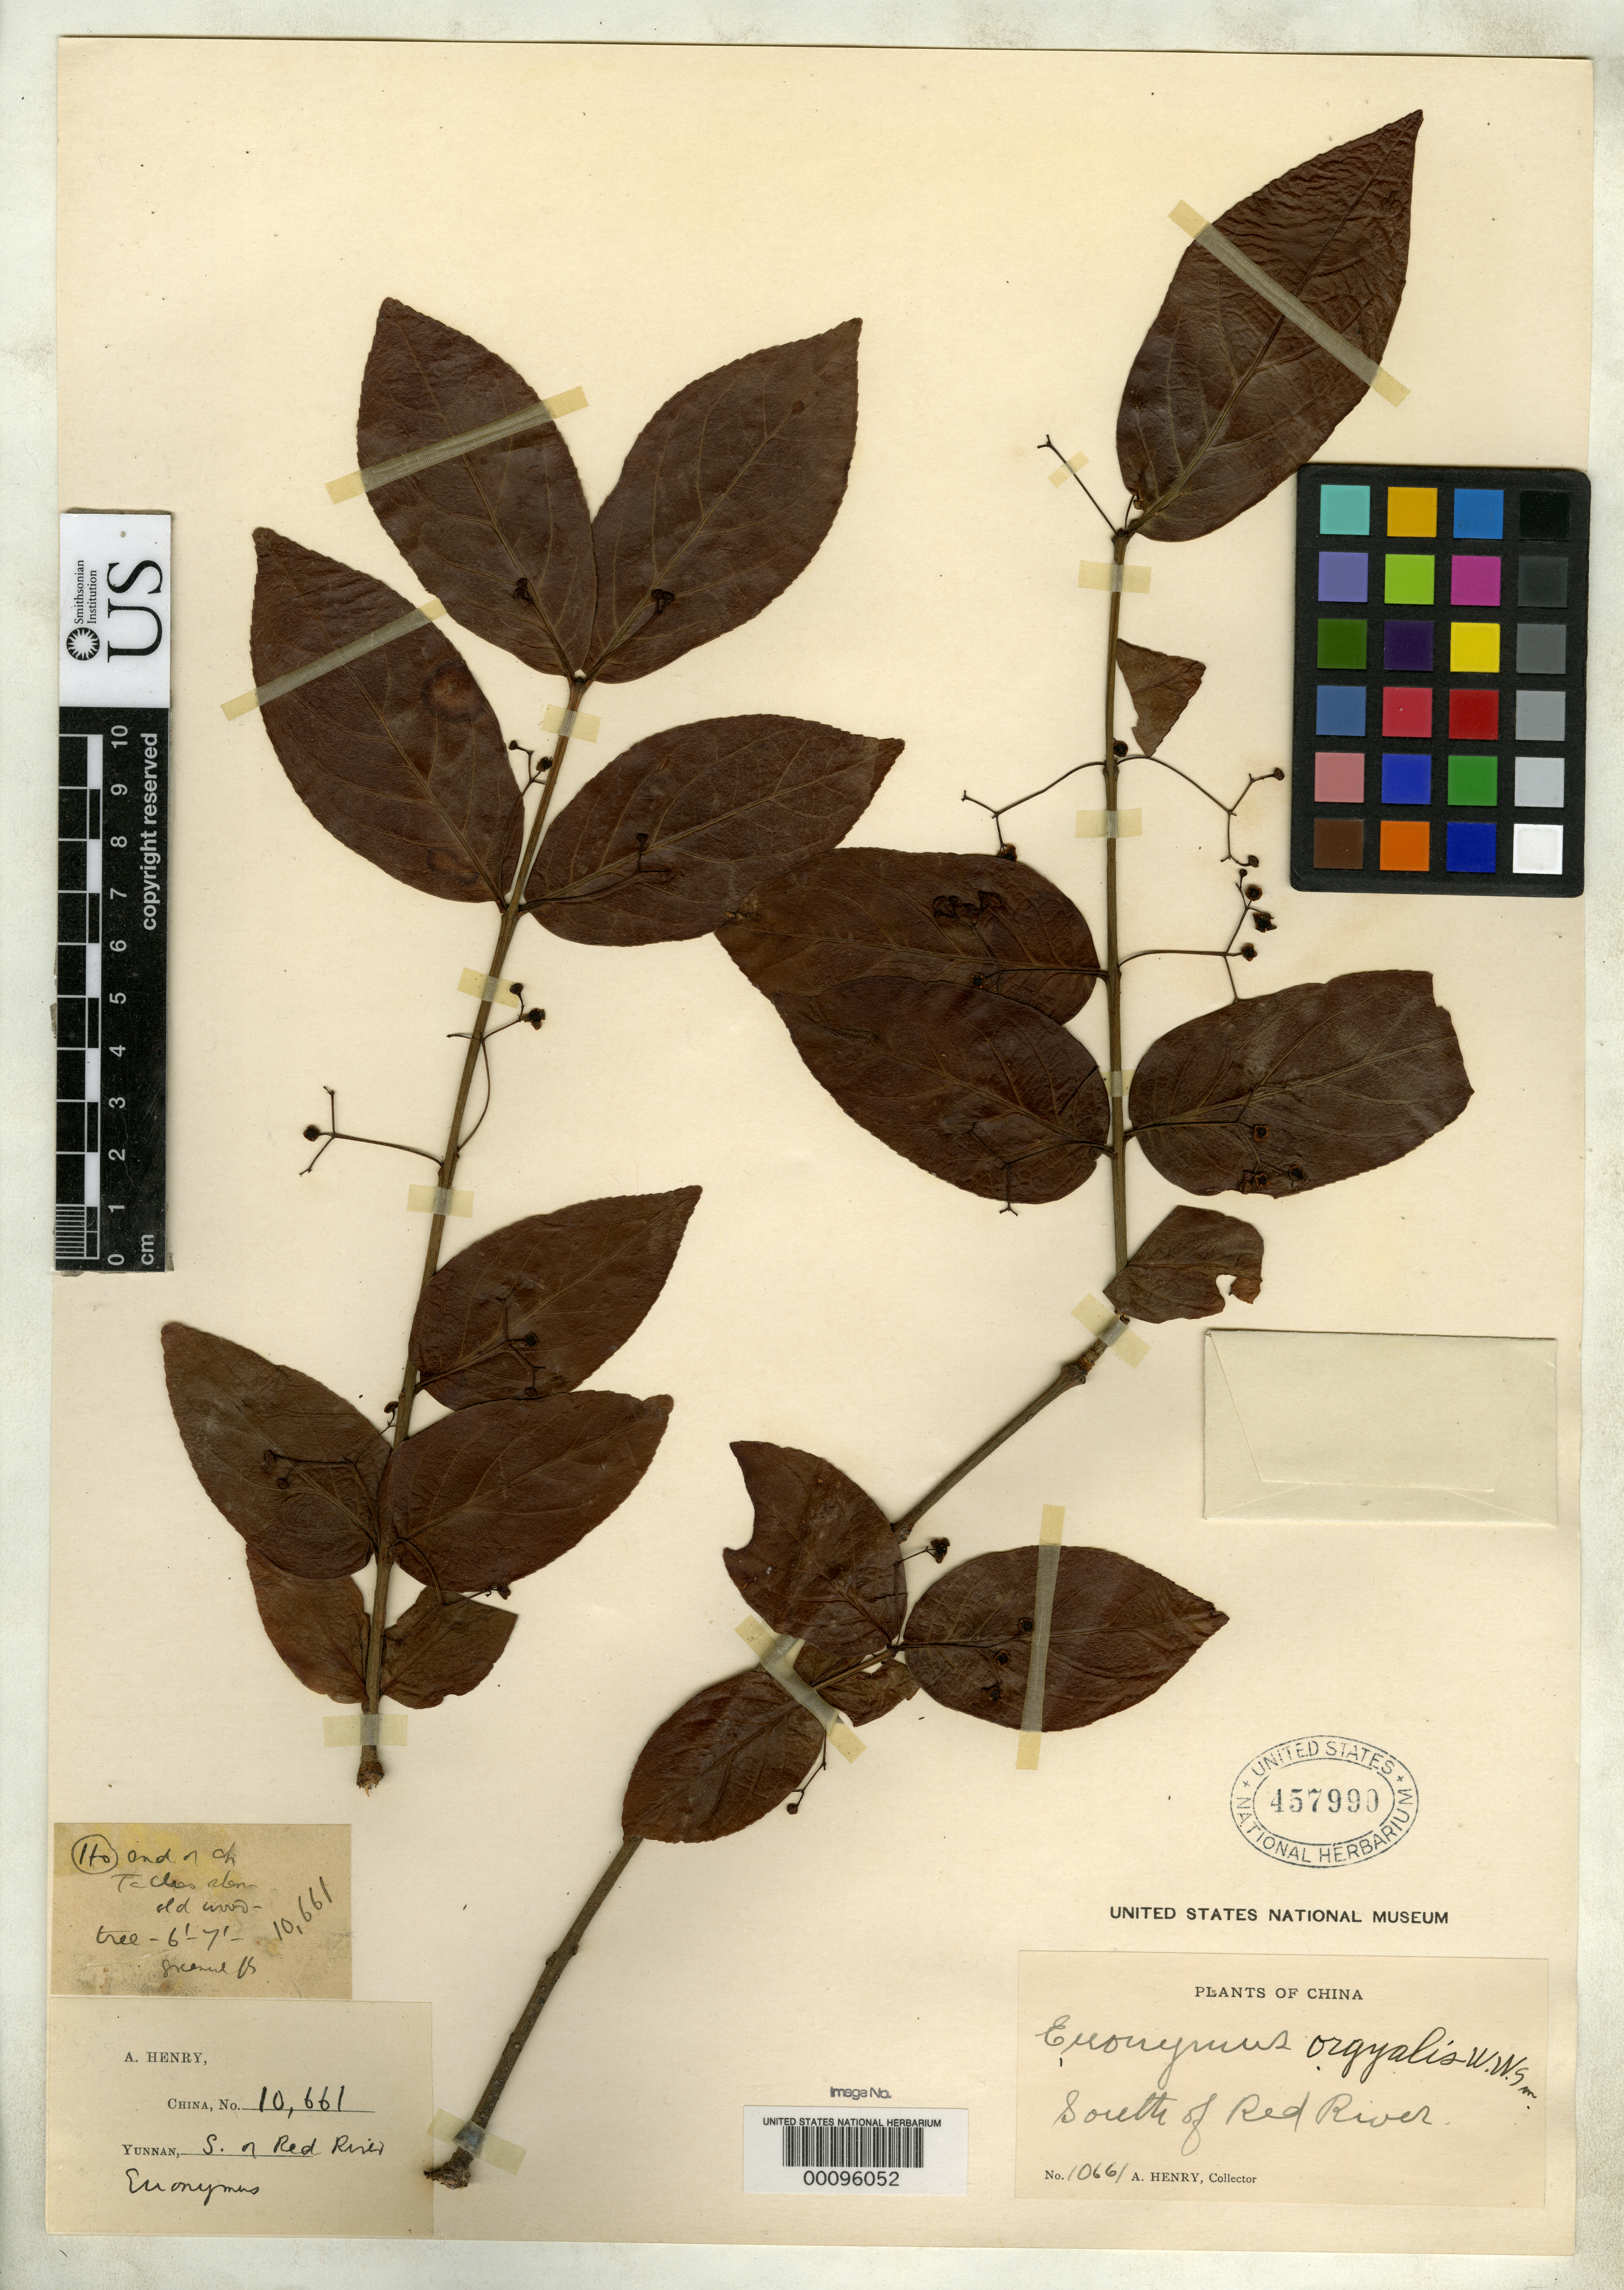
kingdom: Plantae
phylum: Tracheophyta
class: Magnoliopsida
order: Celastrales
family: Celastraceae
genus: Euonymus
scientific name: Euonymus orgyalis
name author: W.W. Sm.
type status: Isotype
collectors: A. Henry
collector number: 10661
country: China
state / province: Yunnan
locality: S of Red River.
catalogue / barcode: US 457990